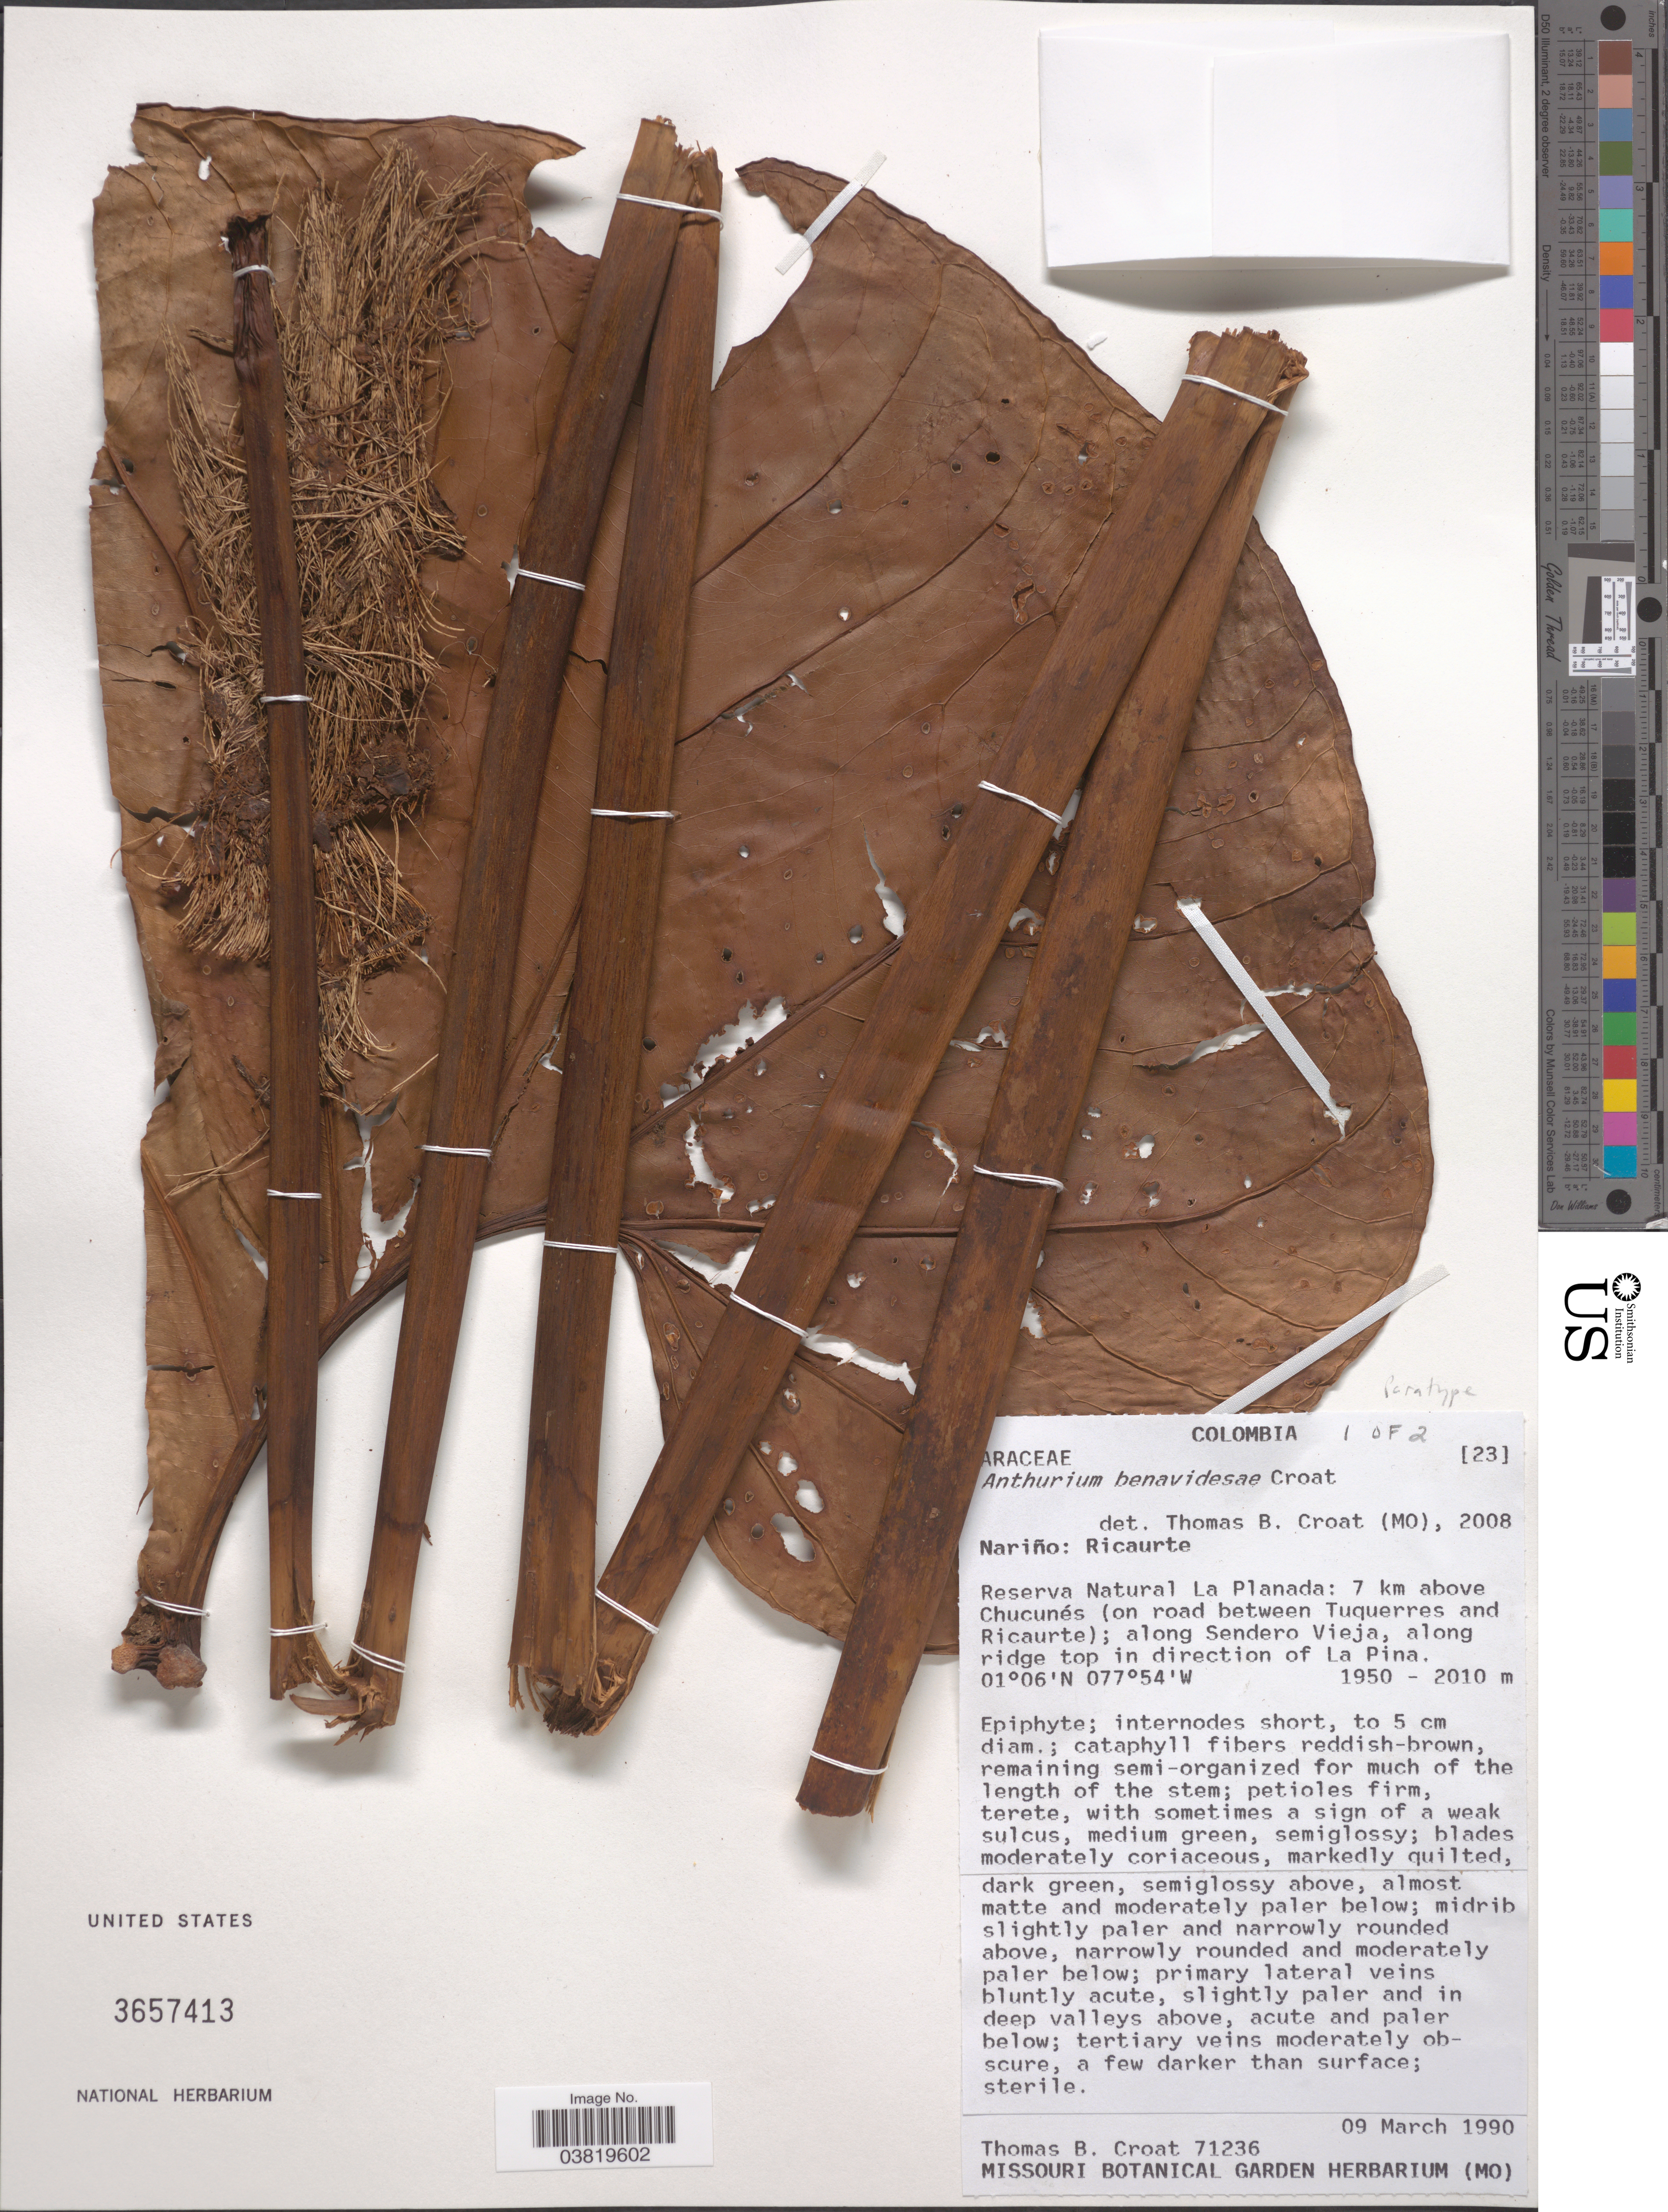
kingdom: Plantae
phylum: Tracheophyta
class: Liliopsida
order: Alismatales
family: Araceae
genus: Anthurium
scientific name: Anthurium benavidesae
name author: Croat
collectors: T. B. Croat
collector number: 71236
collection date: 1990-03-09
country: Colombia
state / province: Nariño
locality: Ricaurte. Reserva Natural La Planada: 7 km above Chucunés (on road between Tuquerres and Ricaurte); along Sendero Vieja, along ridge top in direction of La Pina.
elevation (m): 1950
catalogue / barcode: US 3657413